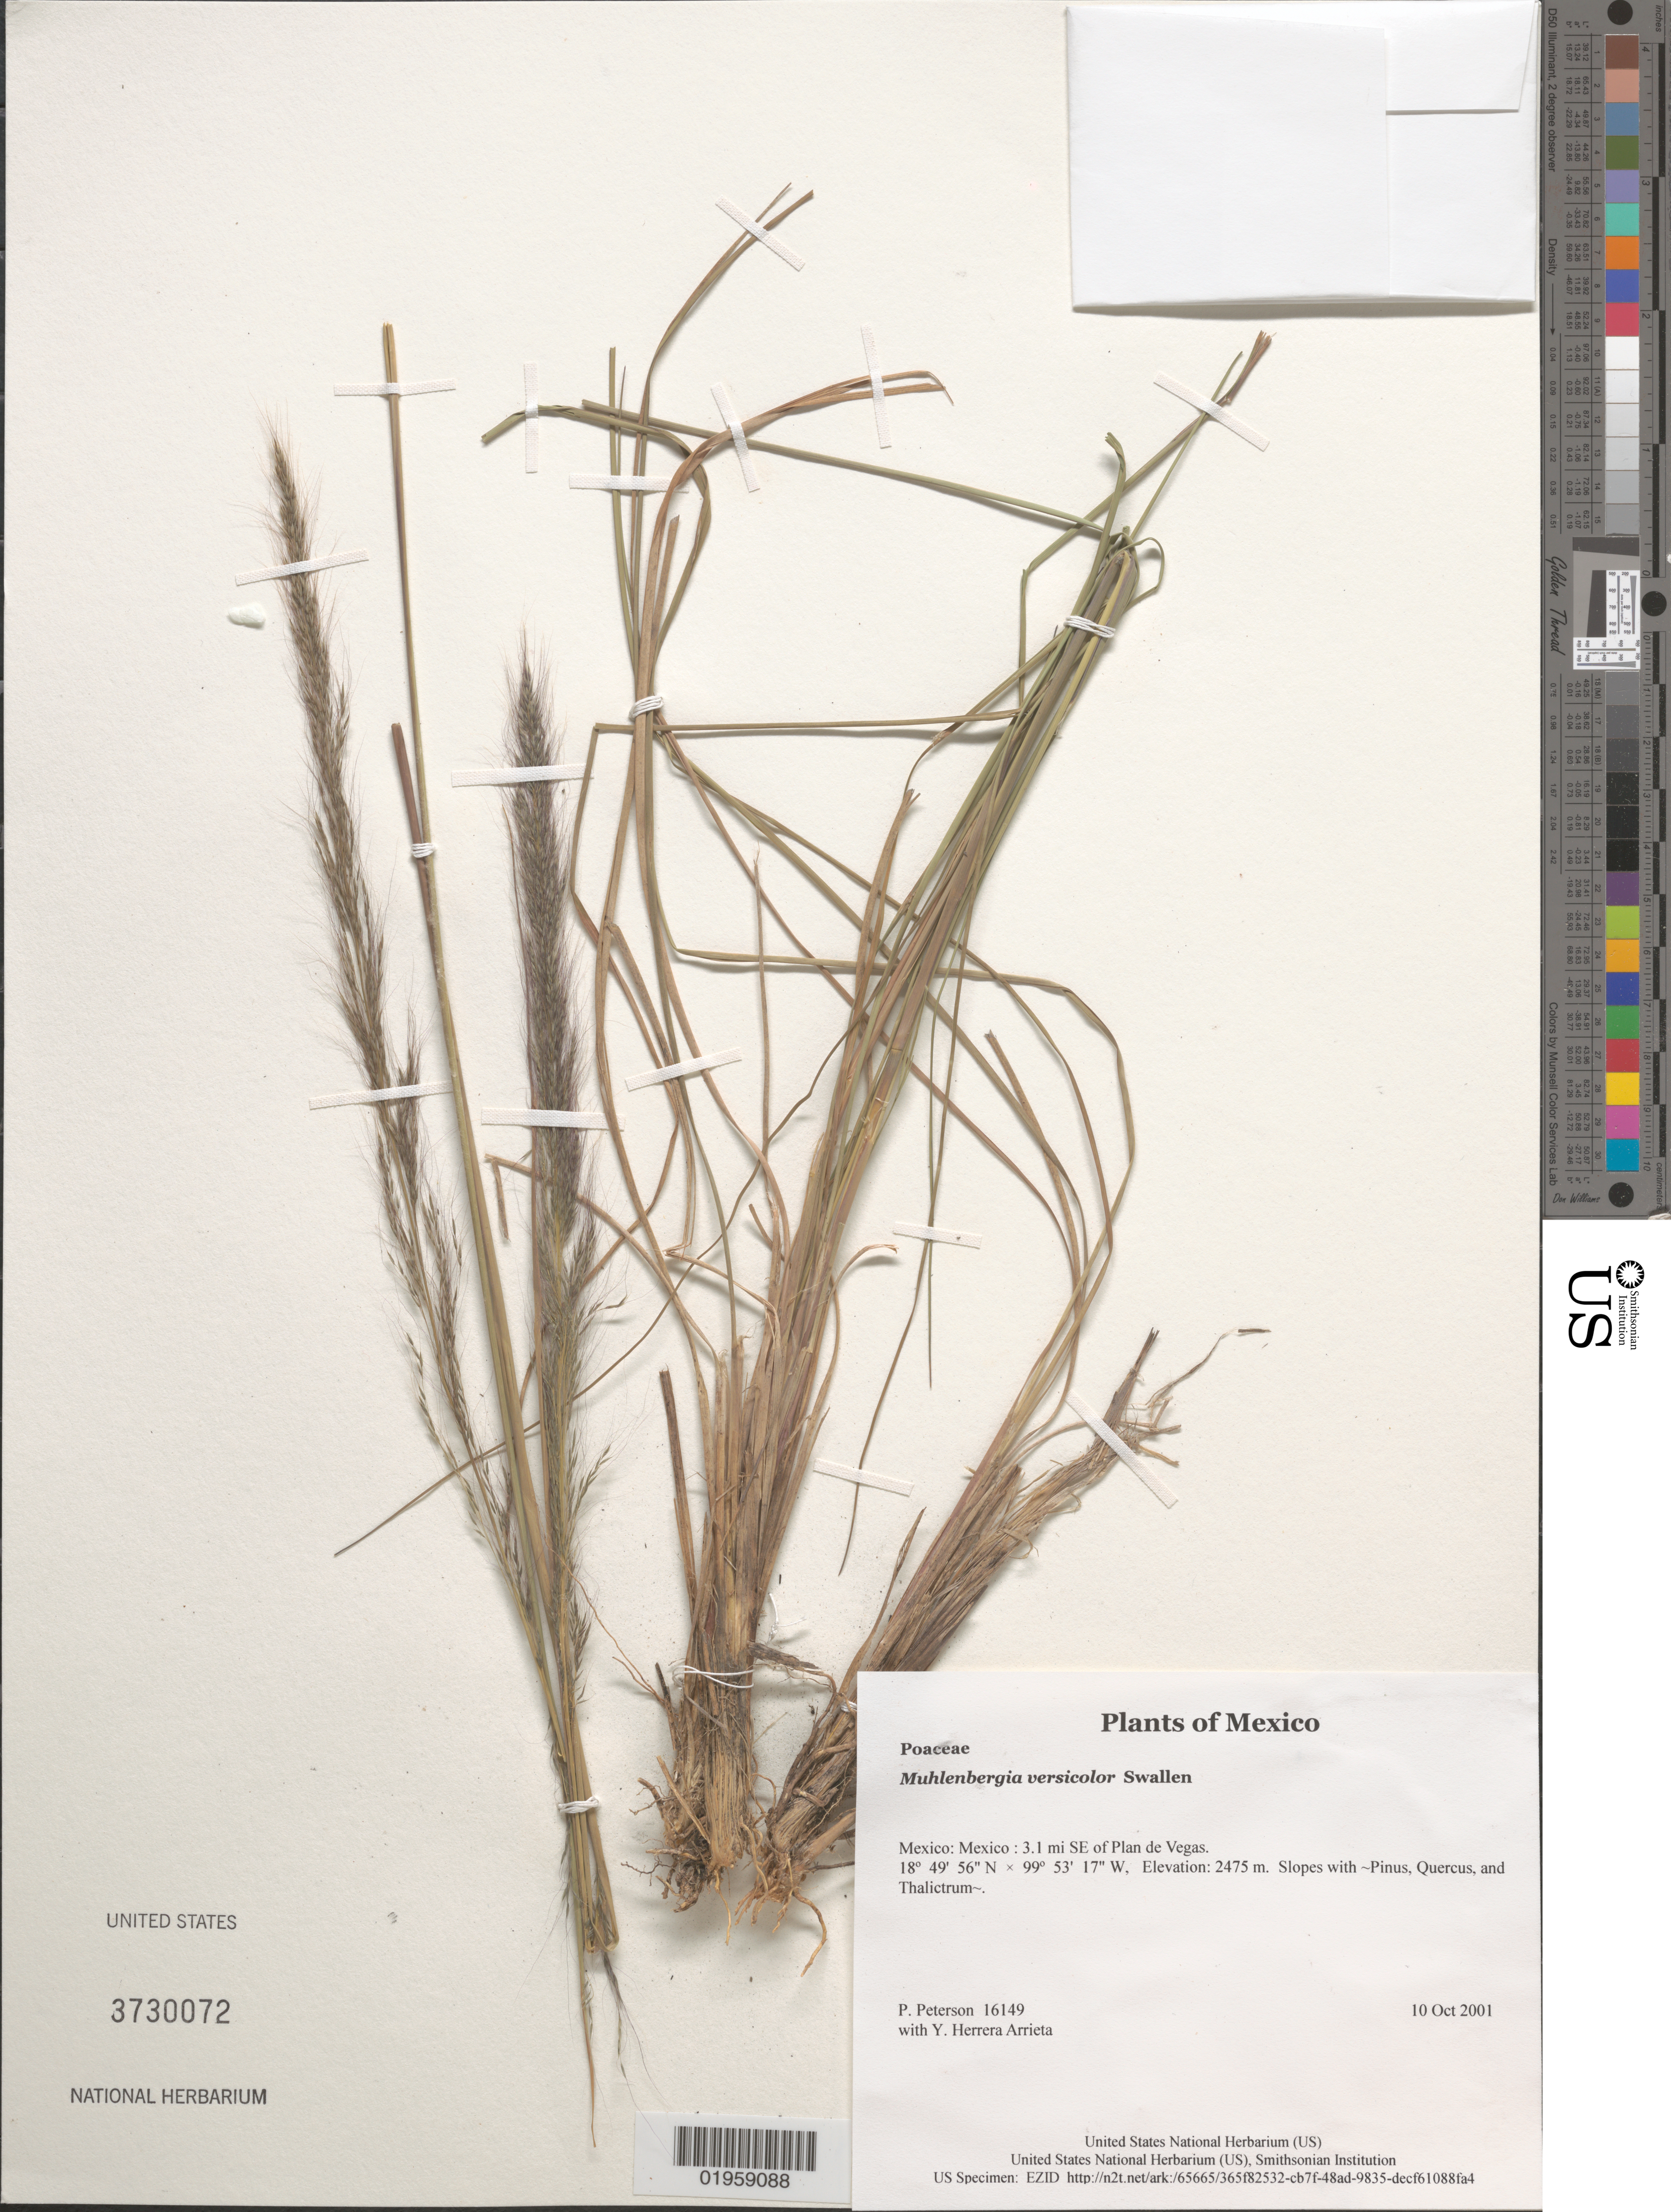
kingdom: Plantae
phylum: Tracheophyta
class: Liliopsida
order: Poales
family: Poaceae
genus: Muhlenbergia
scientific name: Muhlenbergia versicolor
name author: Swallen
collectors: P. M. Peterson & Y. Herrera Arrieta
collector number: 16149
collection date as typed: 10 Oct 2001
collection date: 2001-10-10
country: Mexico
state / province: México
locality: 3.1 mi SE of Plan de Vegas.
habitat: Slopes with ~Pinus, Quercus, and Thalictrum~.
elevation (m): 2475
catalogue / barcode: US 3730072